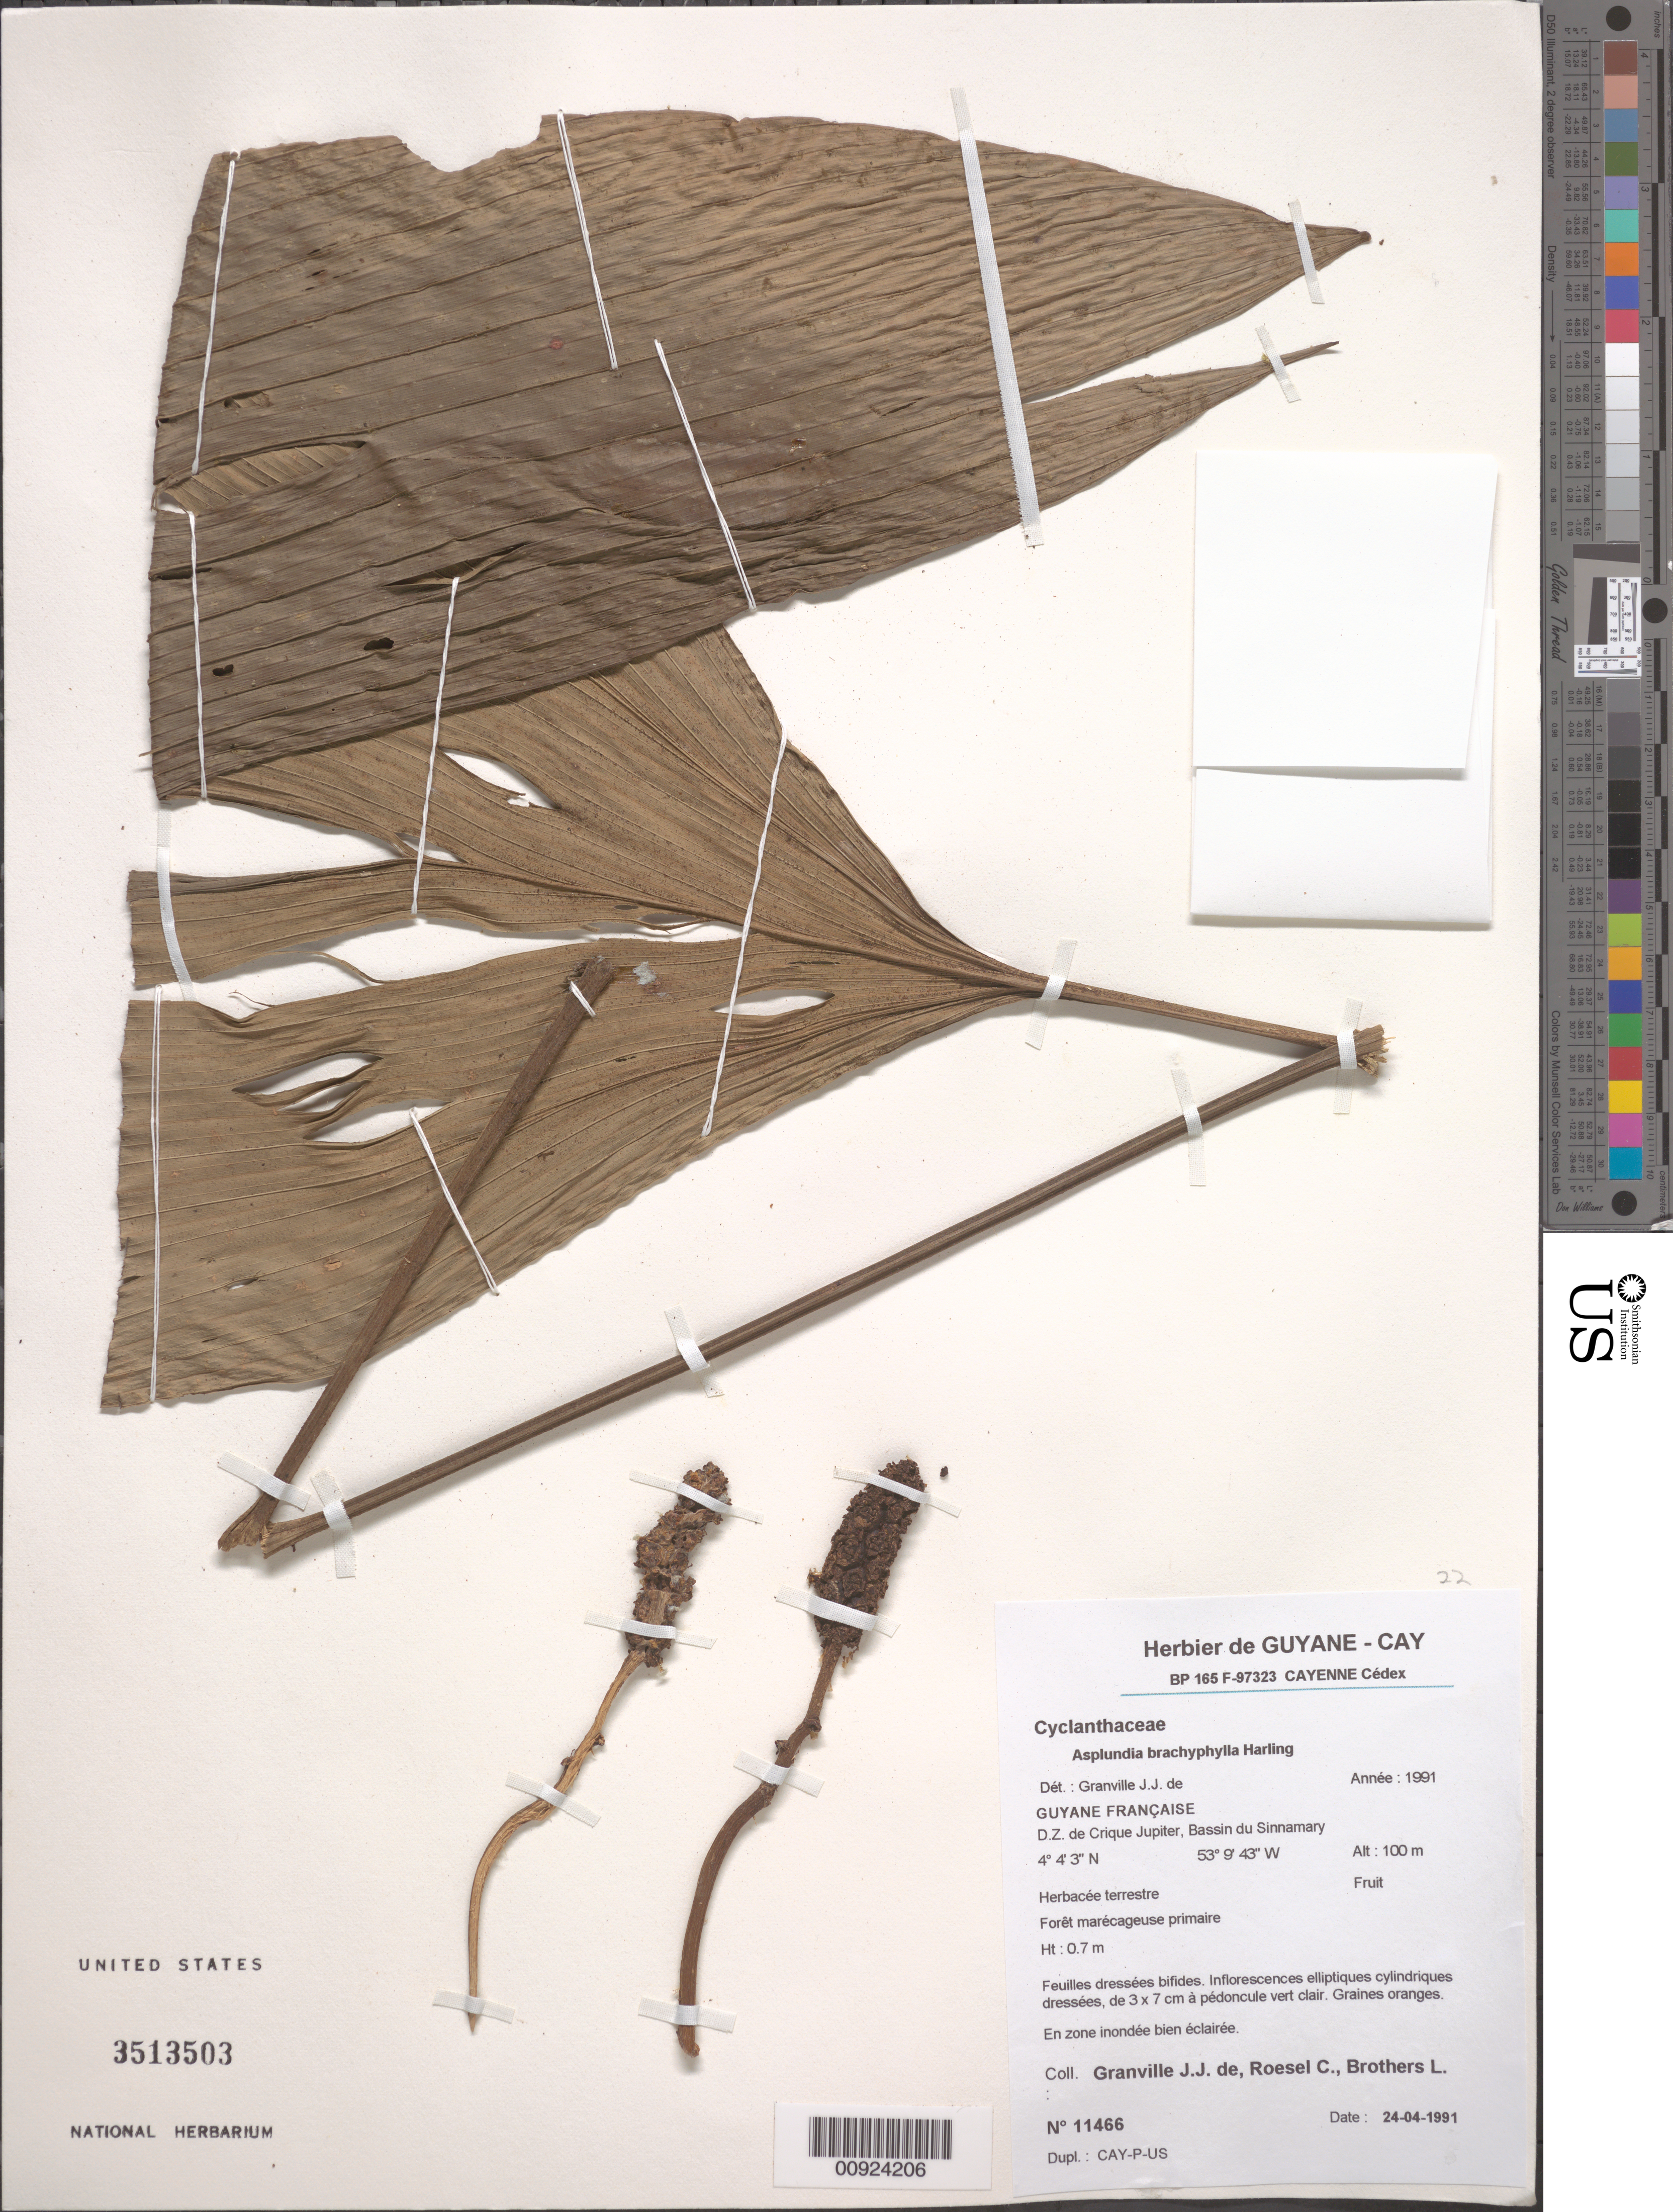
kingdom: Plantae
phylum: Tracheophyta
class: Liliopsida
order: Pandanales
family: Cyclanthaceae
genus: Asplundia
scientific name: Asplundia brachyphylla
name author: Harling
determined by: Granville, J. J. de, (CAY), Institut de Recherche pour le Developpement (IRD) (FRENCH GUIANA)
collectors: J.-J. de Granville, C. S. Roesel & L. Brothers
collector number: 11466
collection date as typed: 24-Apr-91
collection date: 1991-04-24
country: French Guiana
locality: D.Z. de Crique Jupiter, Bassin du Sinnamary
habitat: Foret marecageuse primaire. En zone inondee bien eclairee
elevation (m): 100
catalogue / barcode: US 3513503